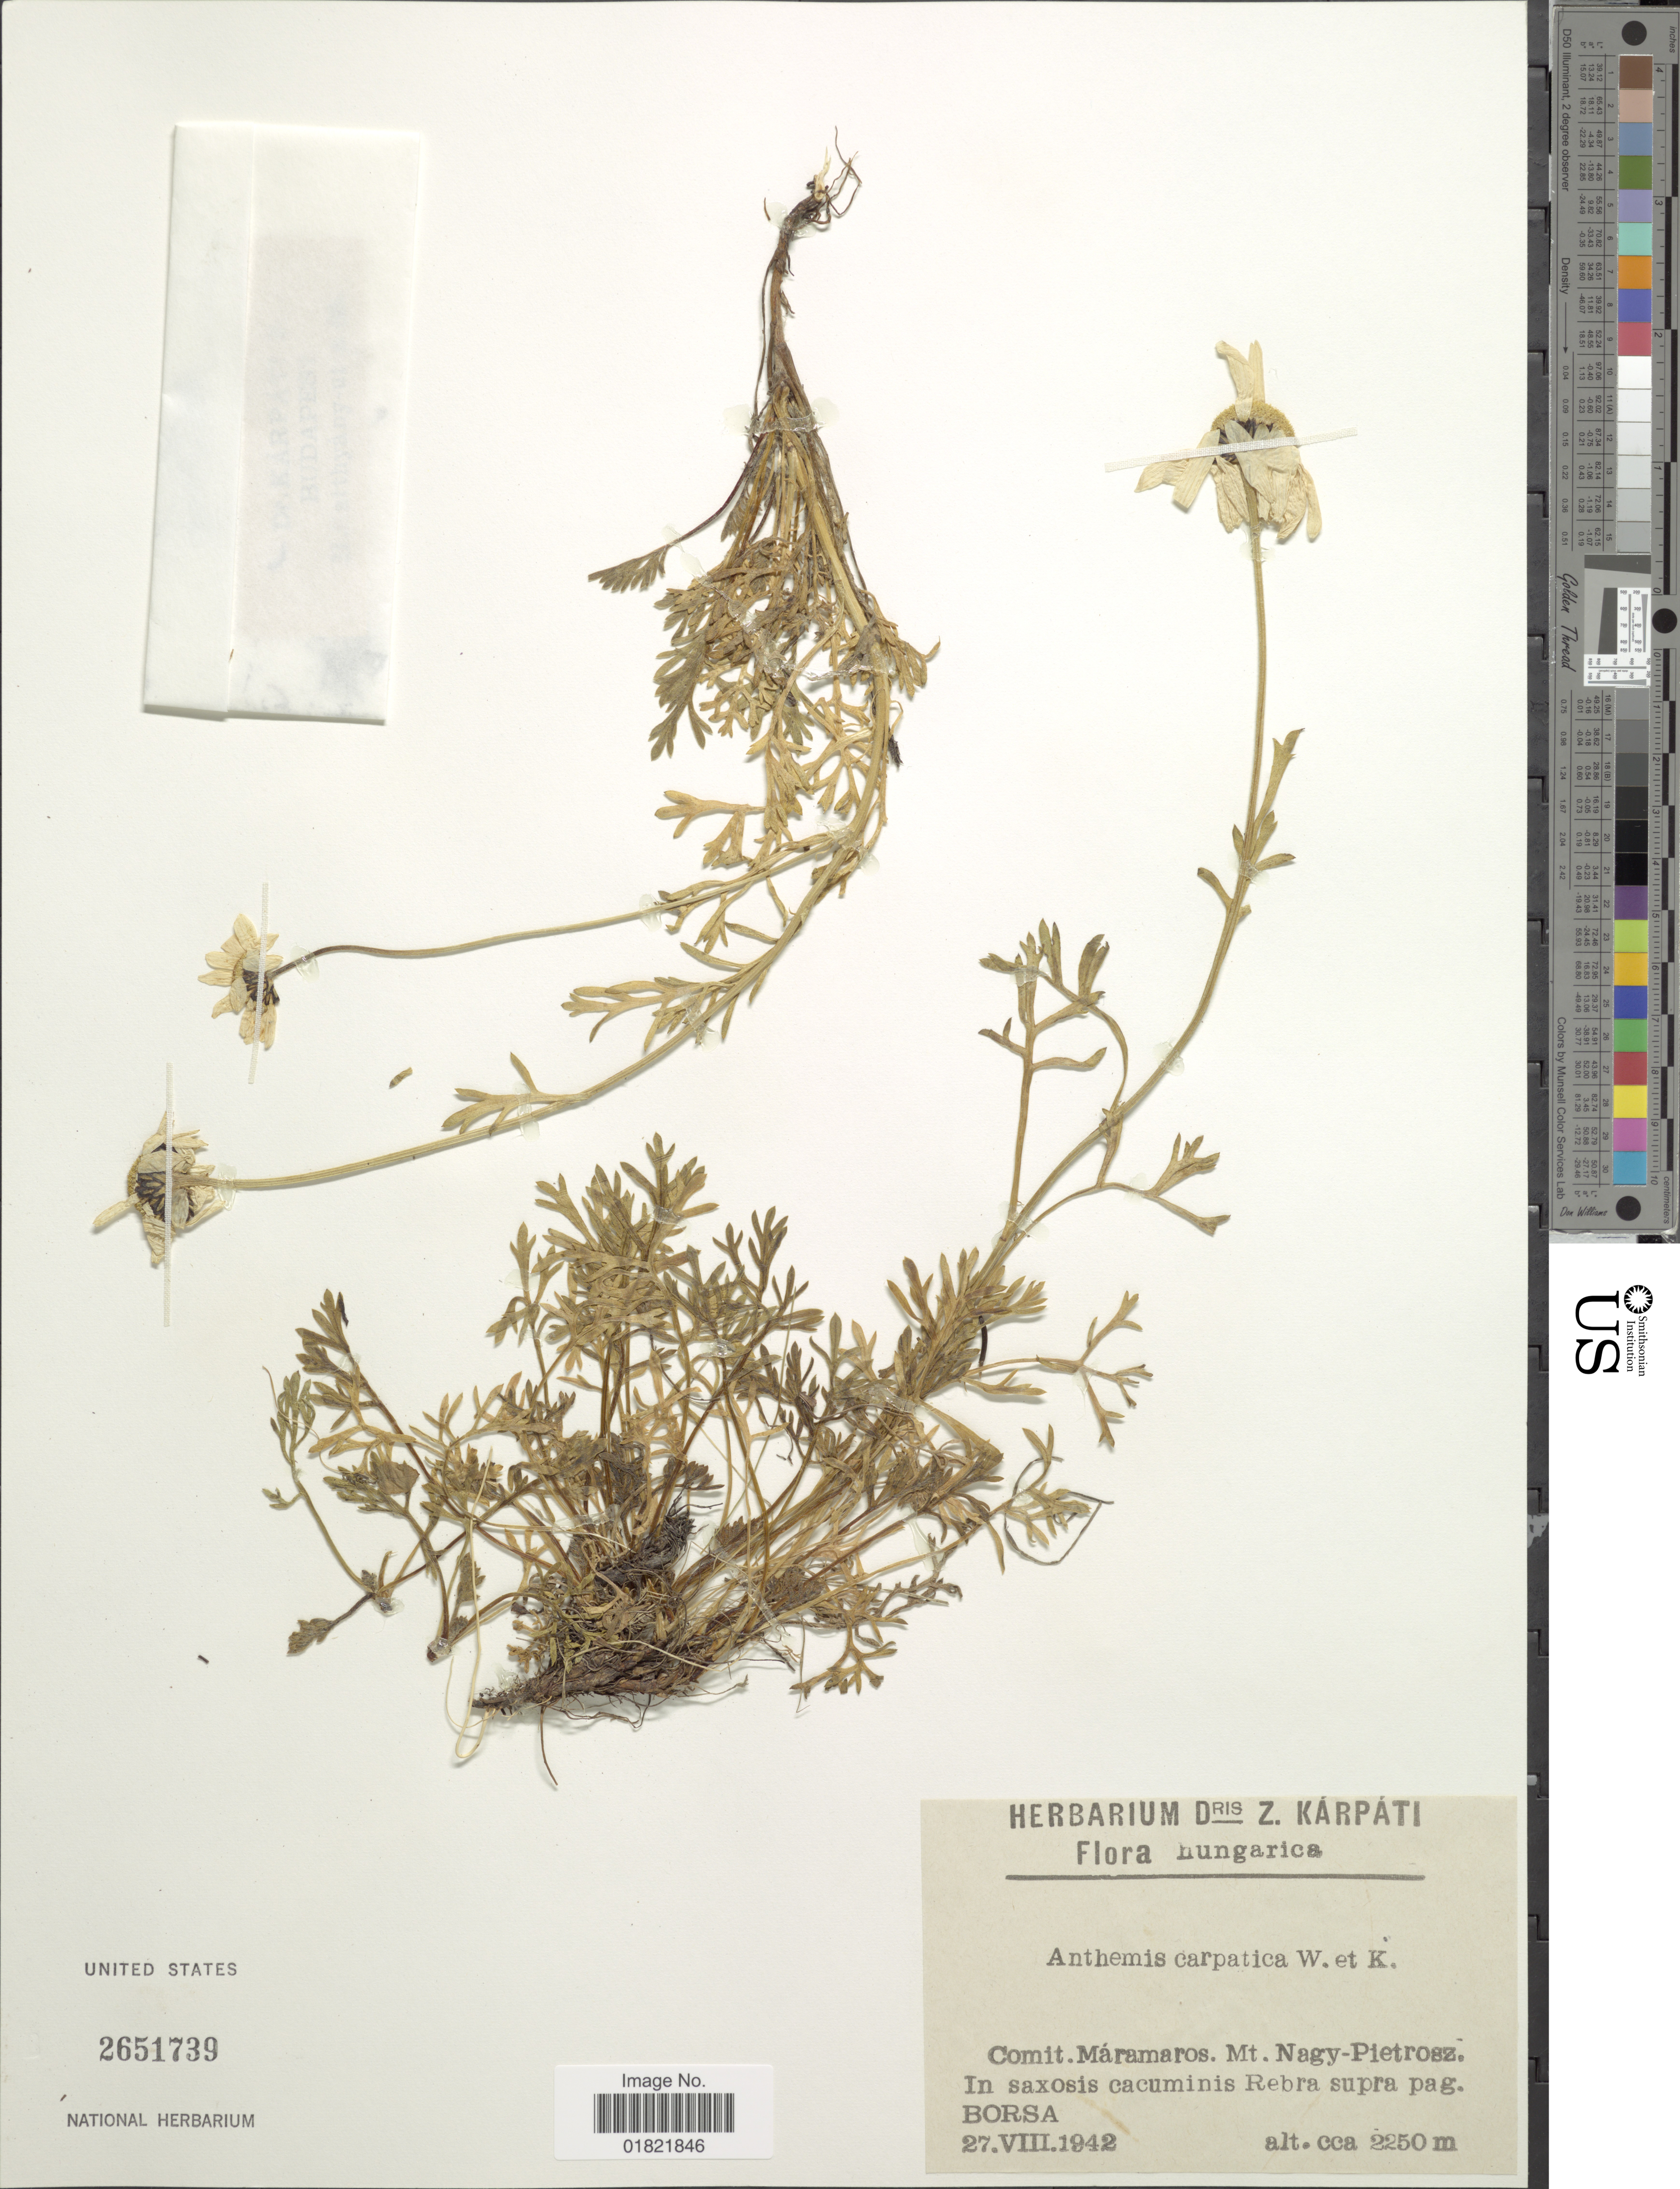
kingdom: Plantae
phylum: Tracheophyta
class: Magnoliopsida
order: Asterales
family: Asteraceae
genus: Anthemis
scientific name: Anthemis carpatica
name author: Waldst. & Kit. ex Willd.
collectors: ex herb. Dris Z. Karpati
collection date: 1942-08-27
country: Hungary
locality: Comit. Maramaros. Mt. Nagy-Pietrosz. In saxosis cauminis Rebra supra pag. Borsa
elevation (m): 2250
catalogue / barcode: US 2651739